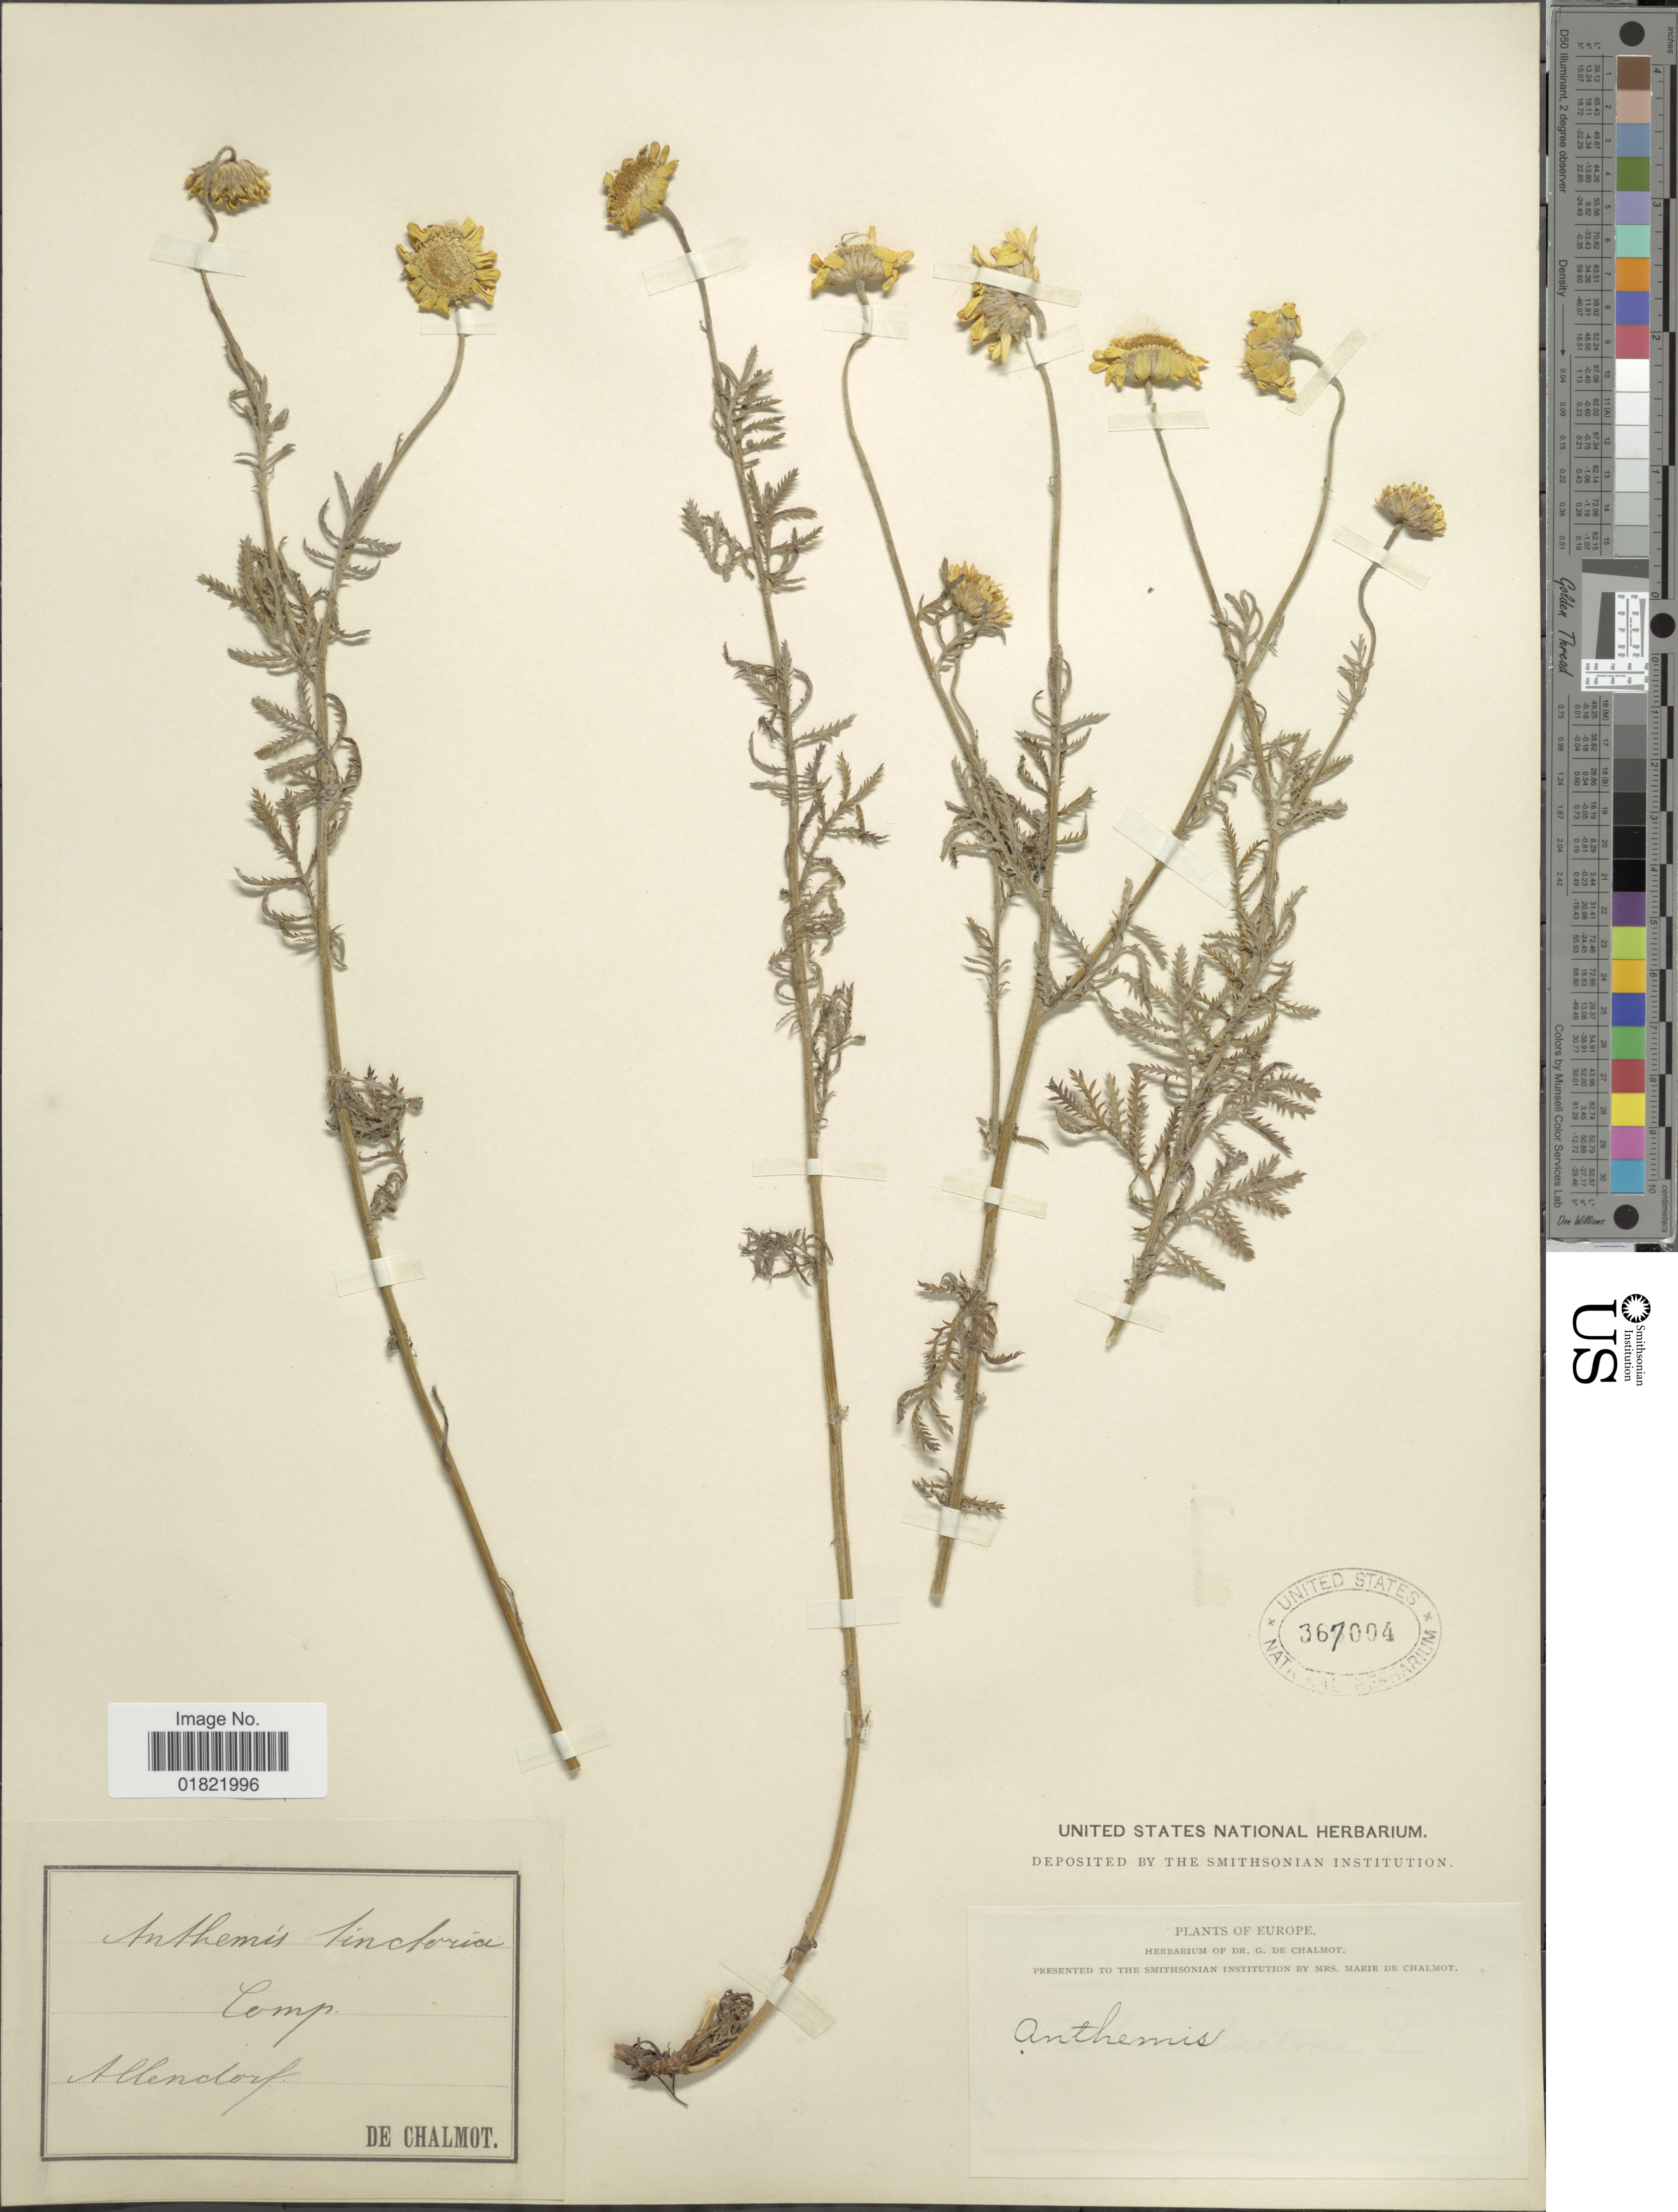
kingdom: Plantae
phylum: Tracheophyta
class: Magnoliopsida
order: Asterales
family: Asteraceae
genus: Anthemis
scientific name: Anthemis tinctoria 'Wargrave'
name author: L.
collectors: G. de Chalmot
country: Germany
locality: Allendorf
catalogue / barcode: US 367004